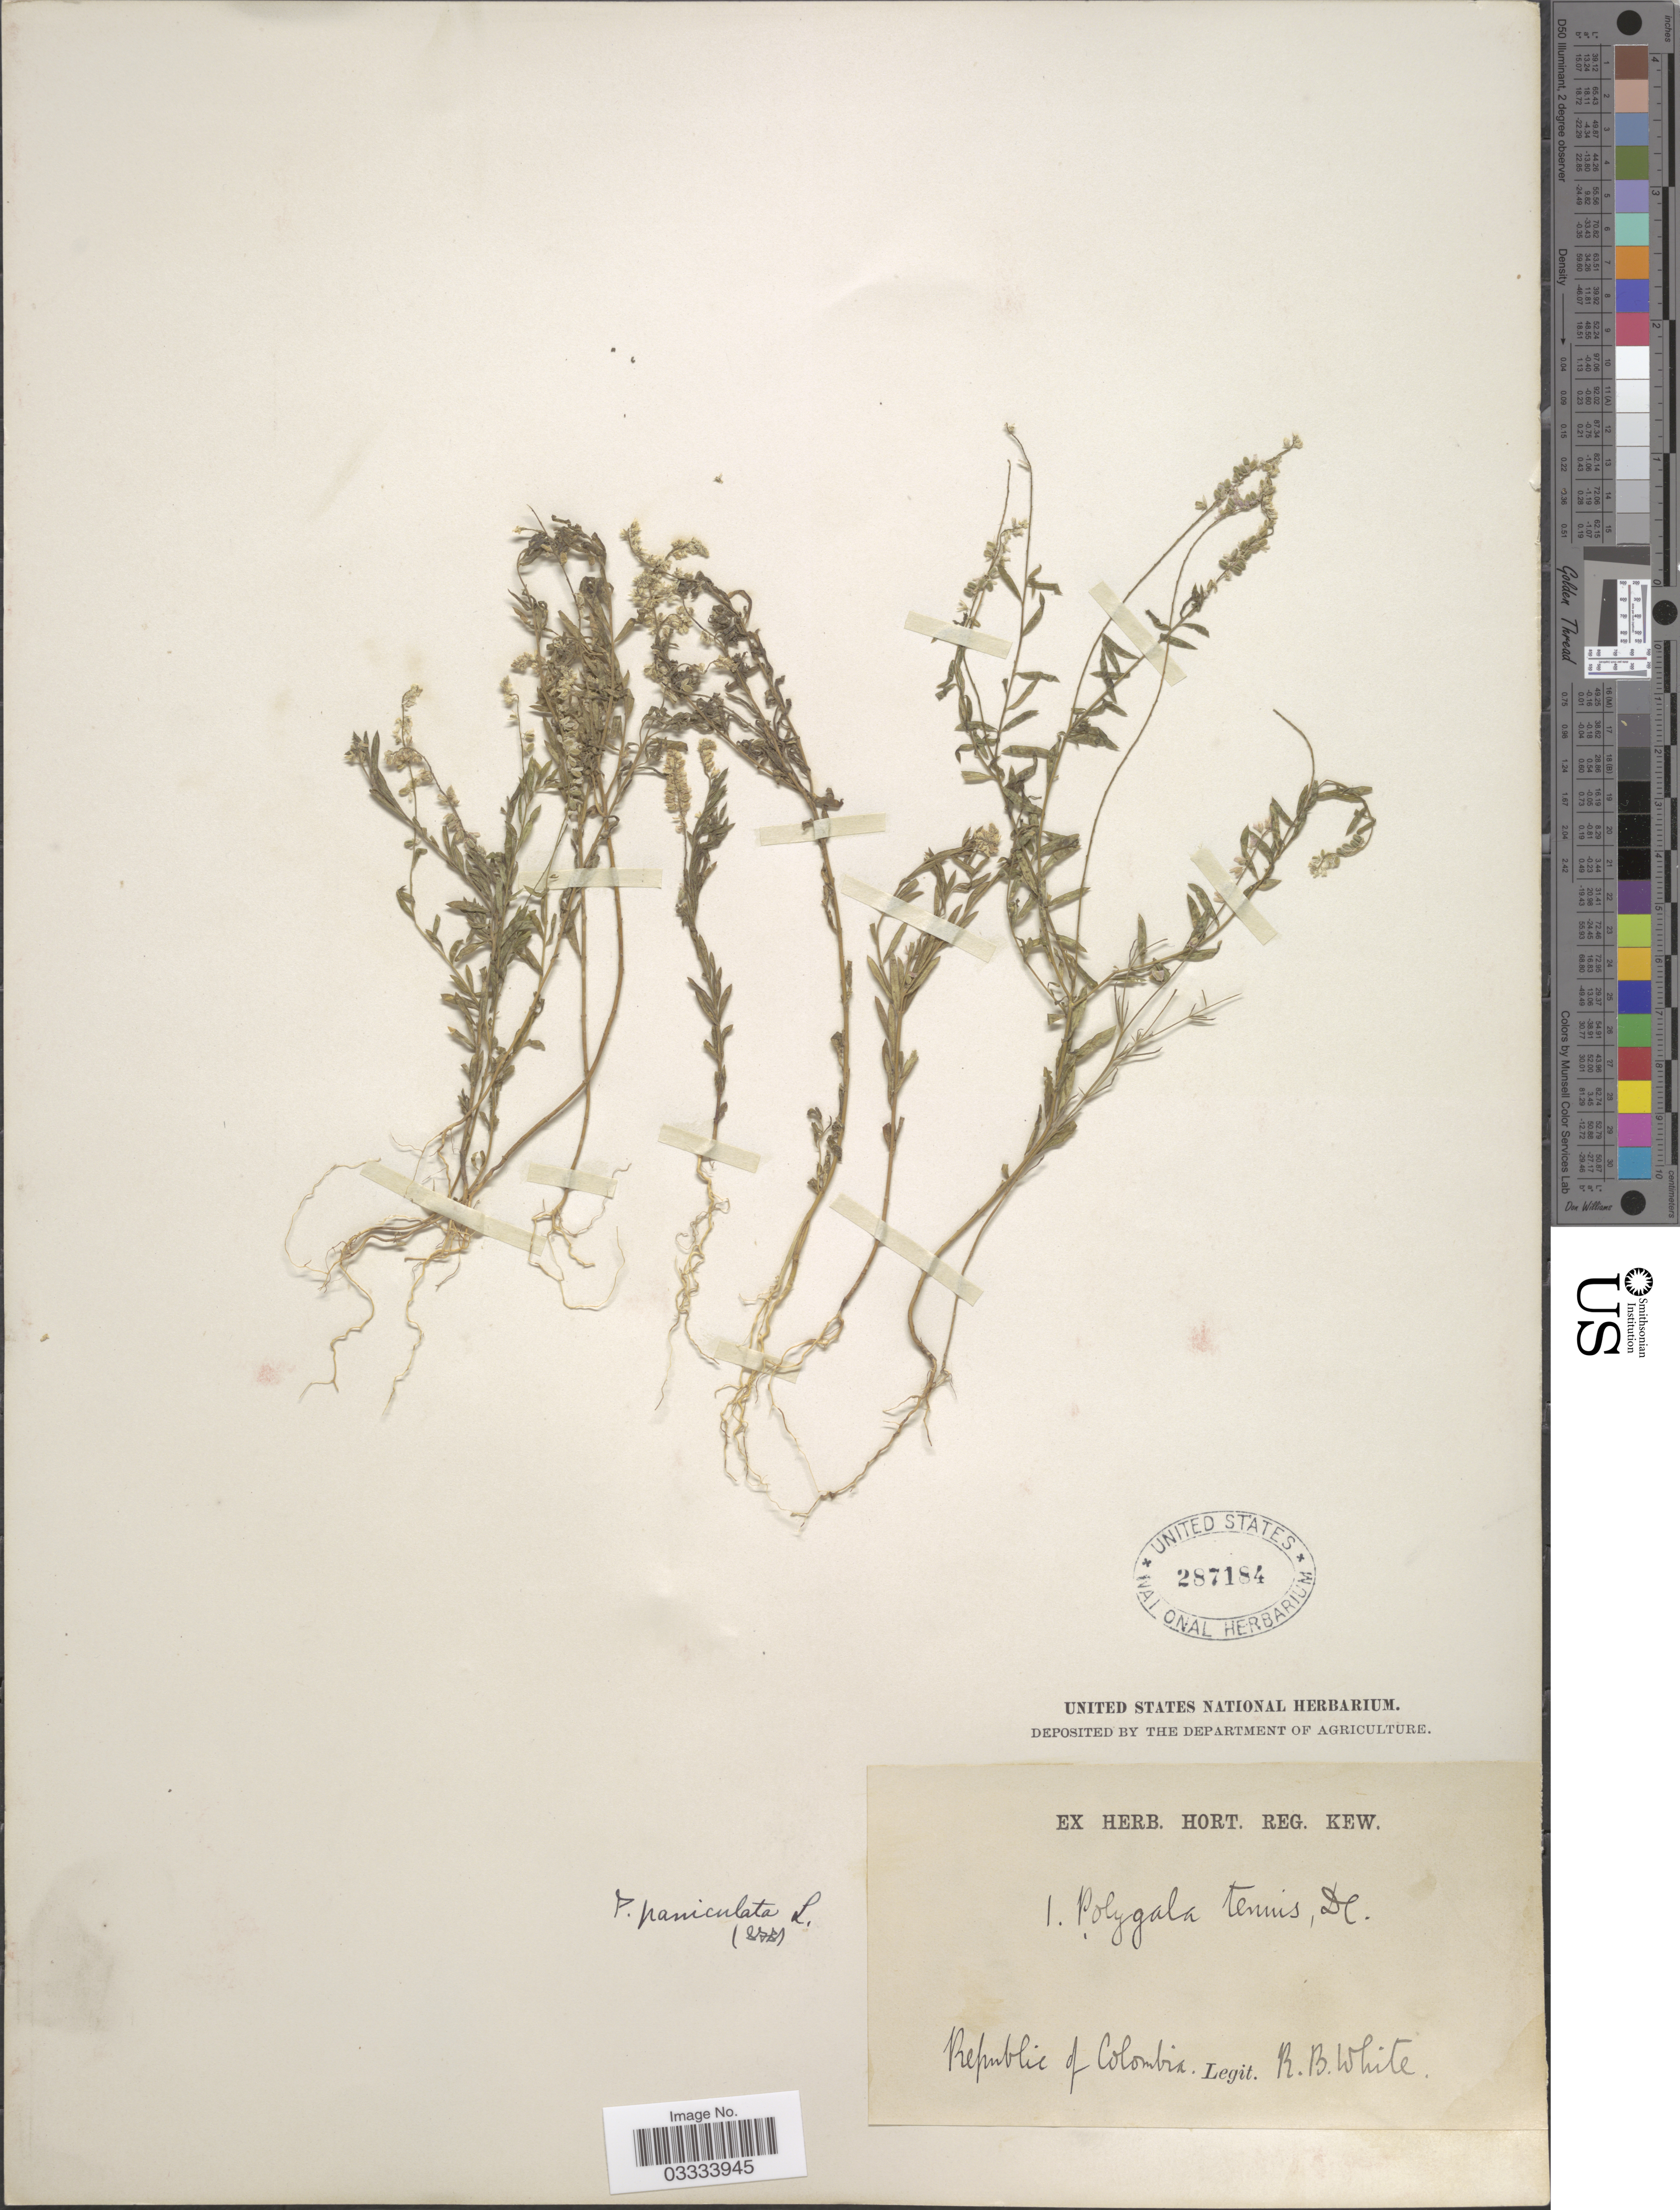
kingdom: Plantae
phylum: Tracheophyta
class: Magnoliopsida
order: Fabales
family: Polygalaceae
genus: Polygala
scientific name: Polygala paniculata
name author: L.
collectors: R. B. White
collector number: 1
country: Colombia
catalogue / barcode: US 287184